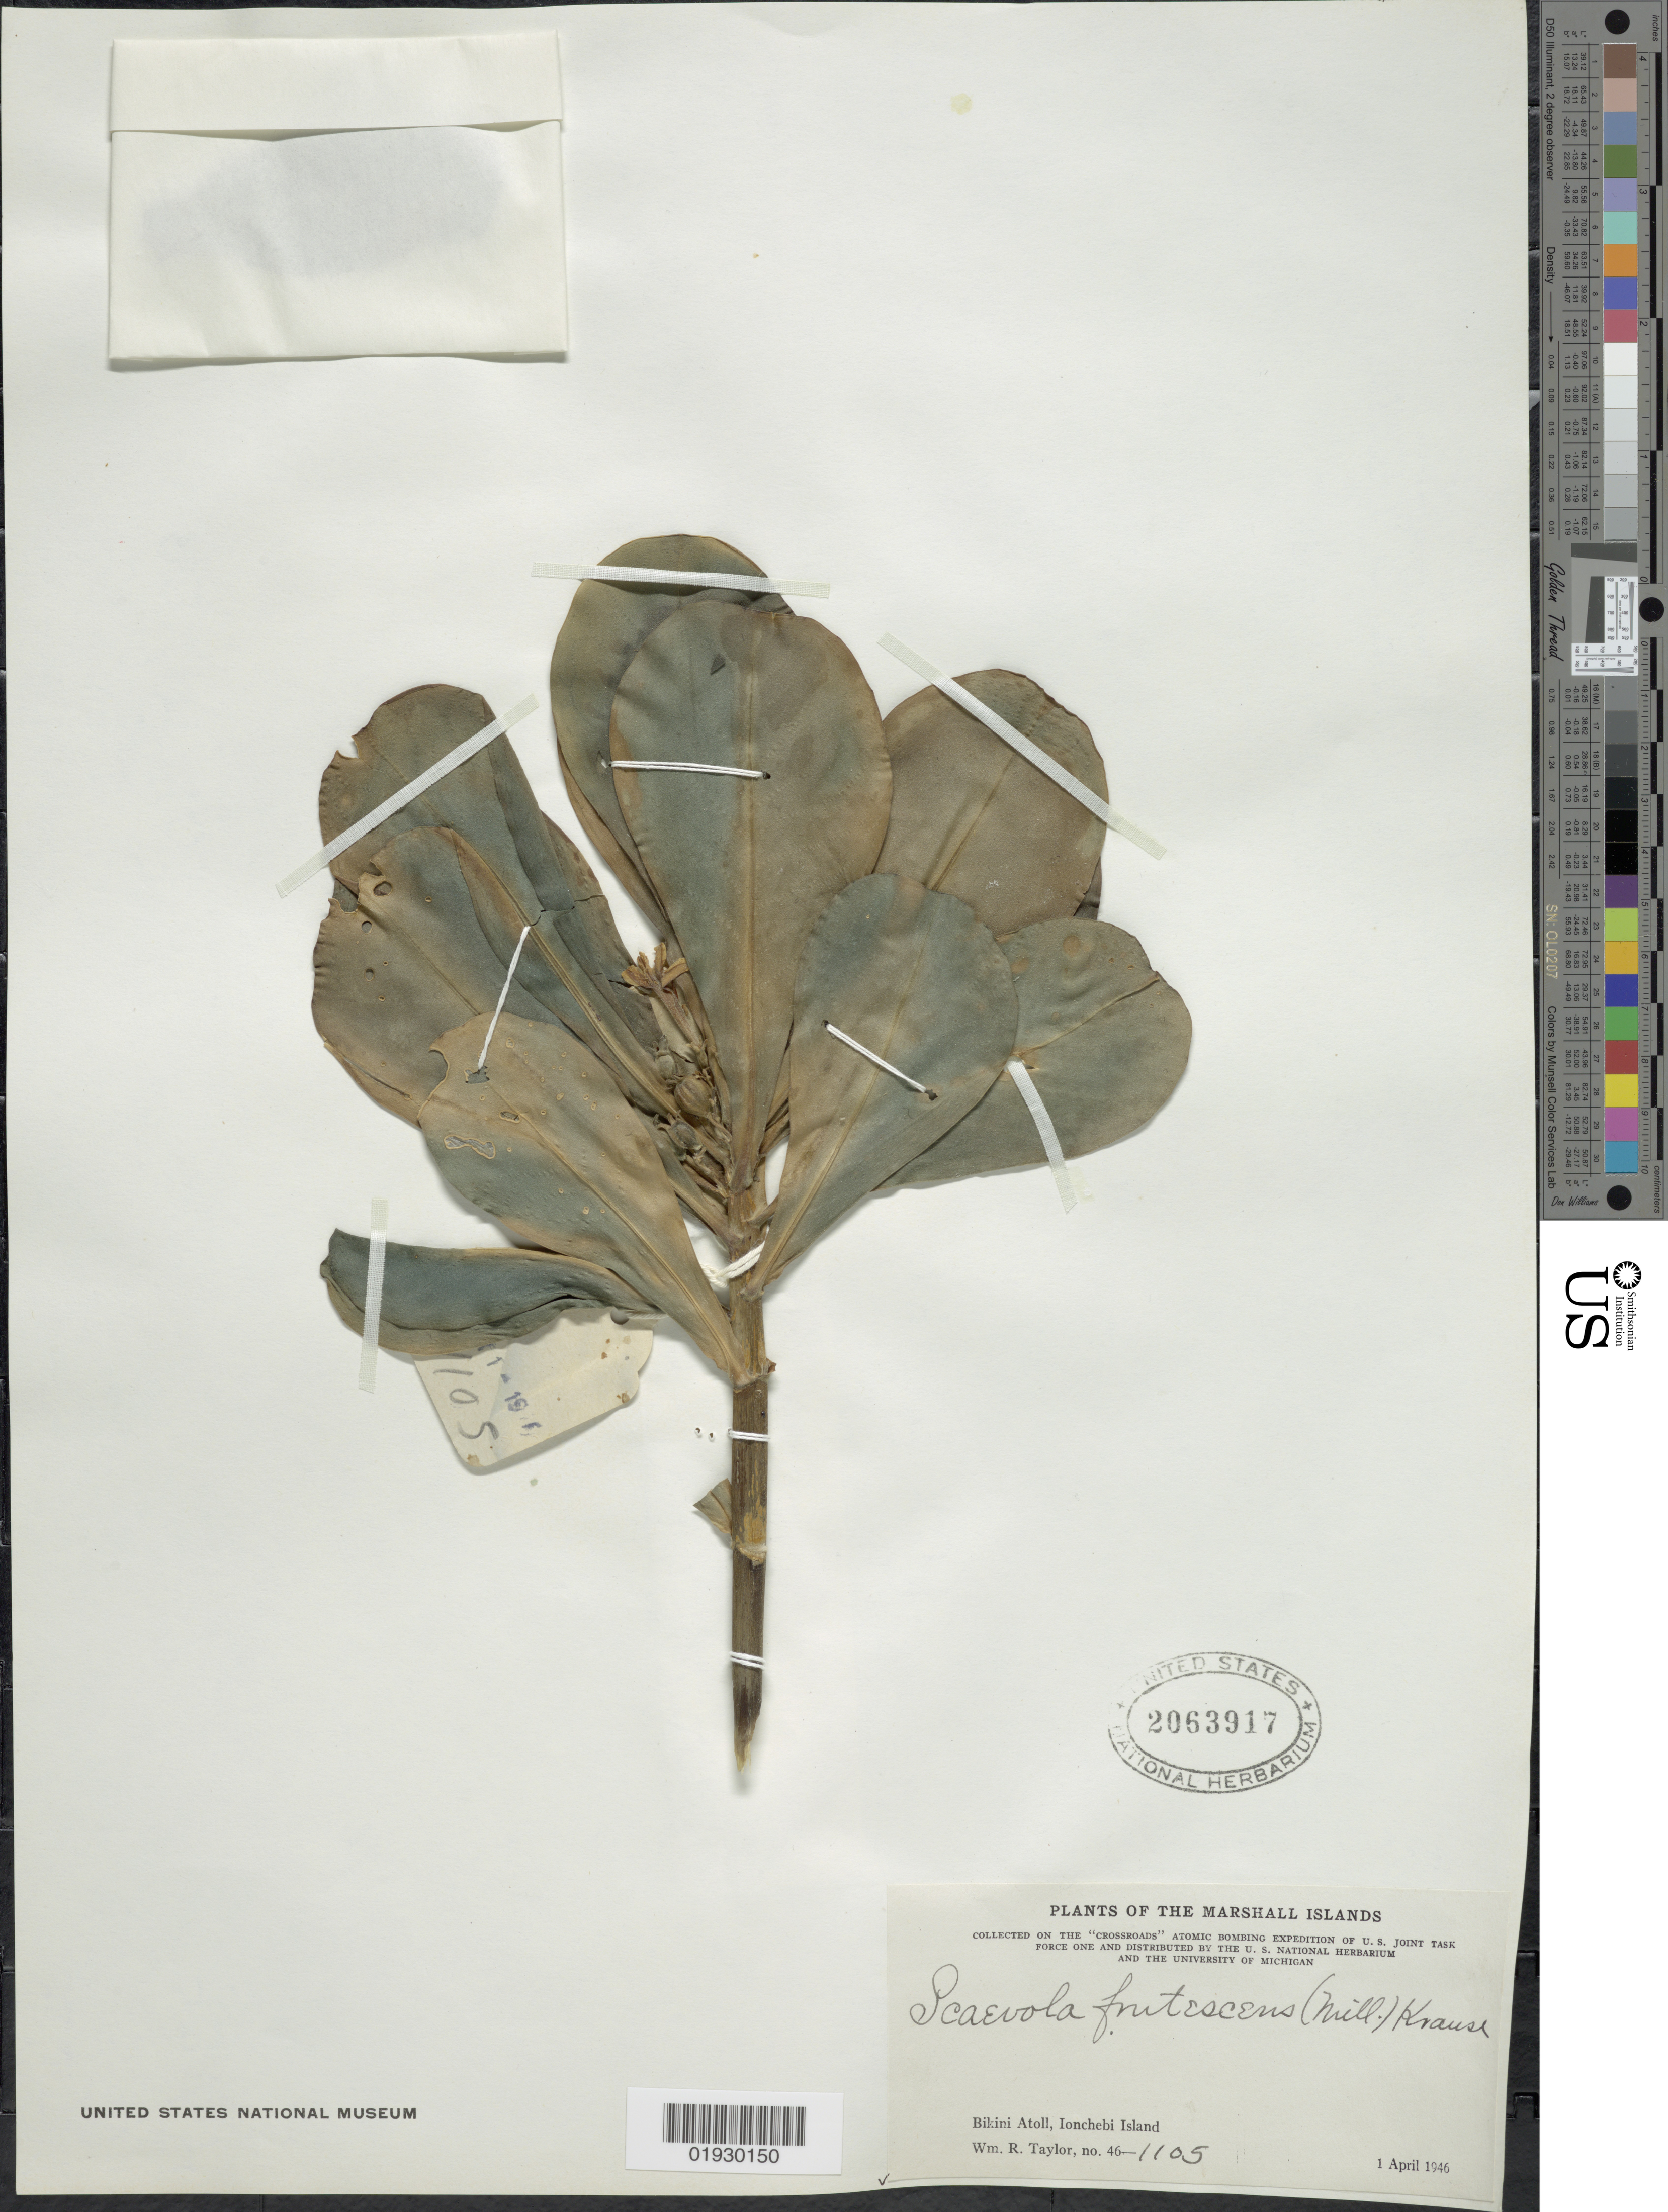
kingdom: Plantae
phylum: Tracheophyta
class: Magnoliopsida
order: Asterales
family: Goodeniaceae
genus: Scaevola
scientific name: Scaevola taccada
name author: (Gaertn.) Roxb.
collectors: W. R. Taylor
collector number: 46-1105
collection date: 1946-04-01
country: Marshall Islands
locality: Bikini Atoll, Ionchebi Island.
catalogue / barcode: US 2063917